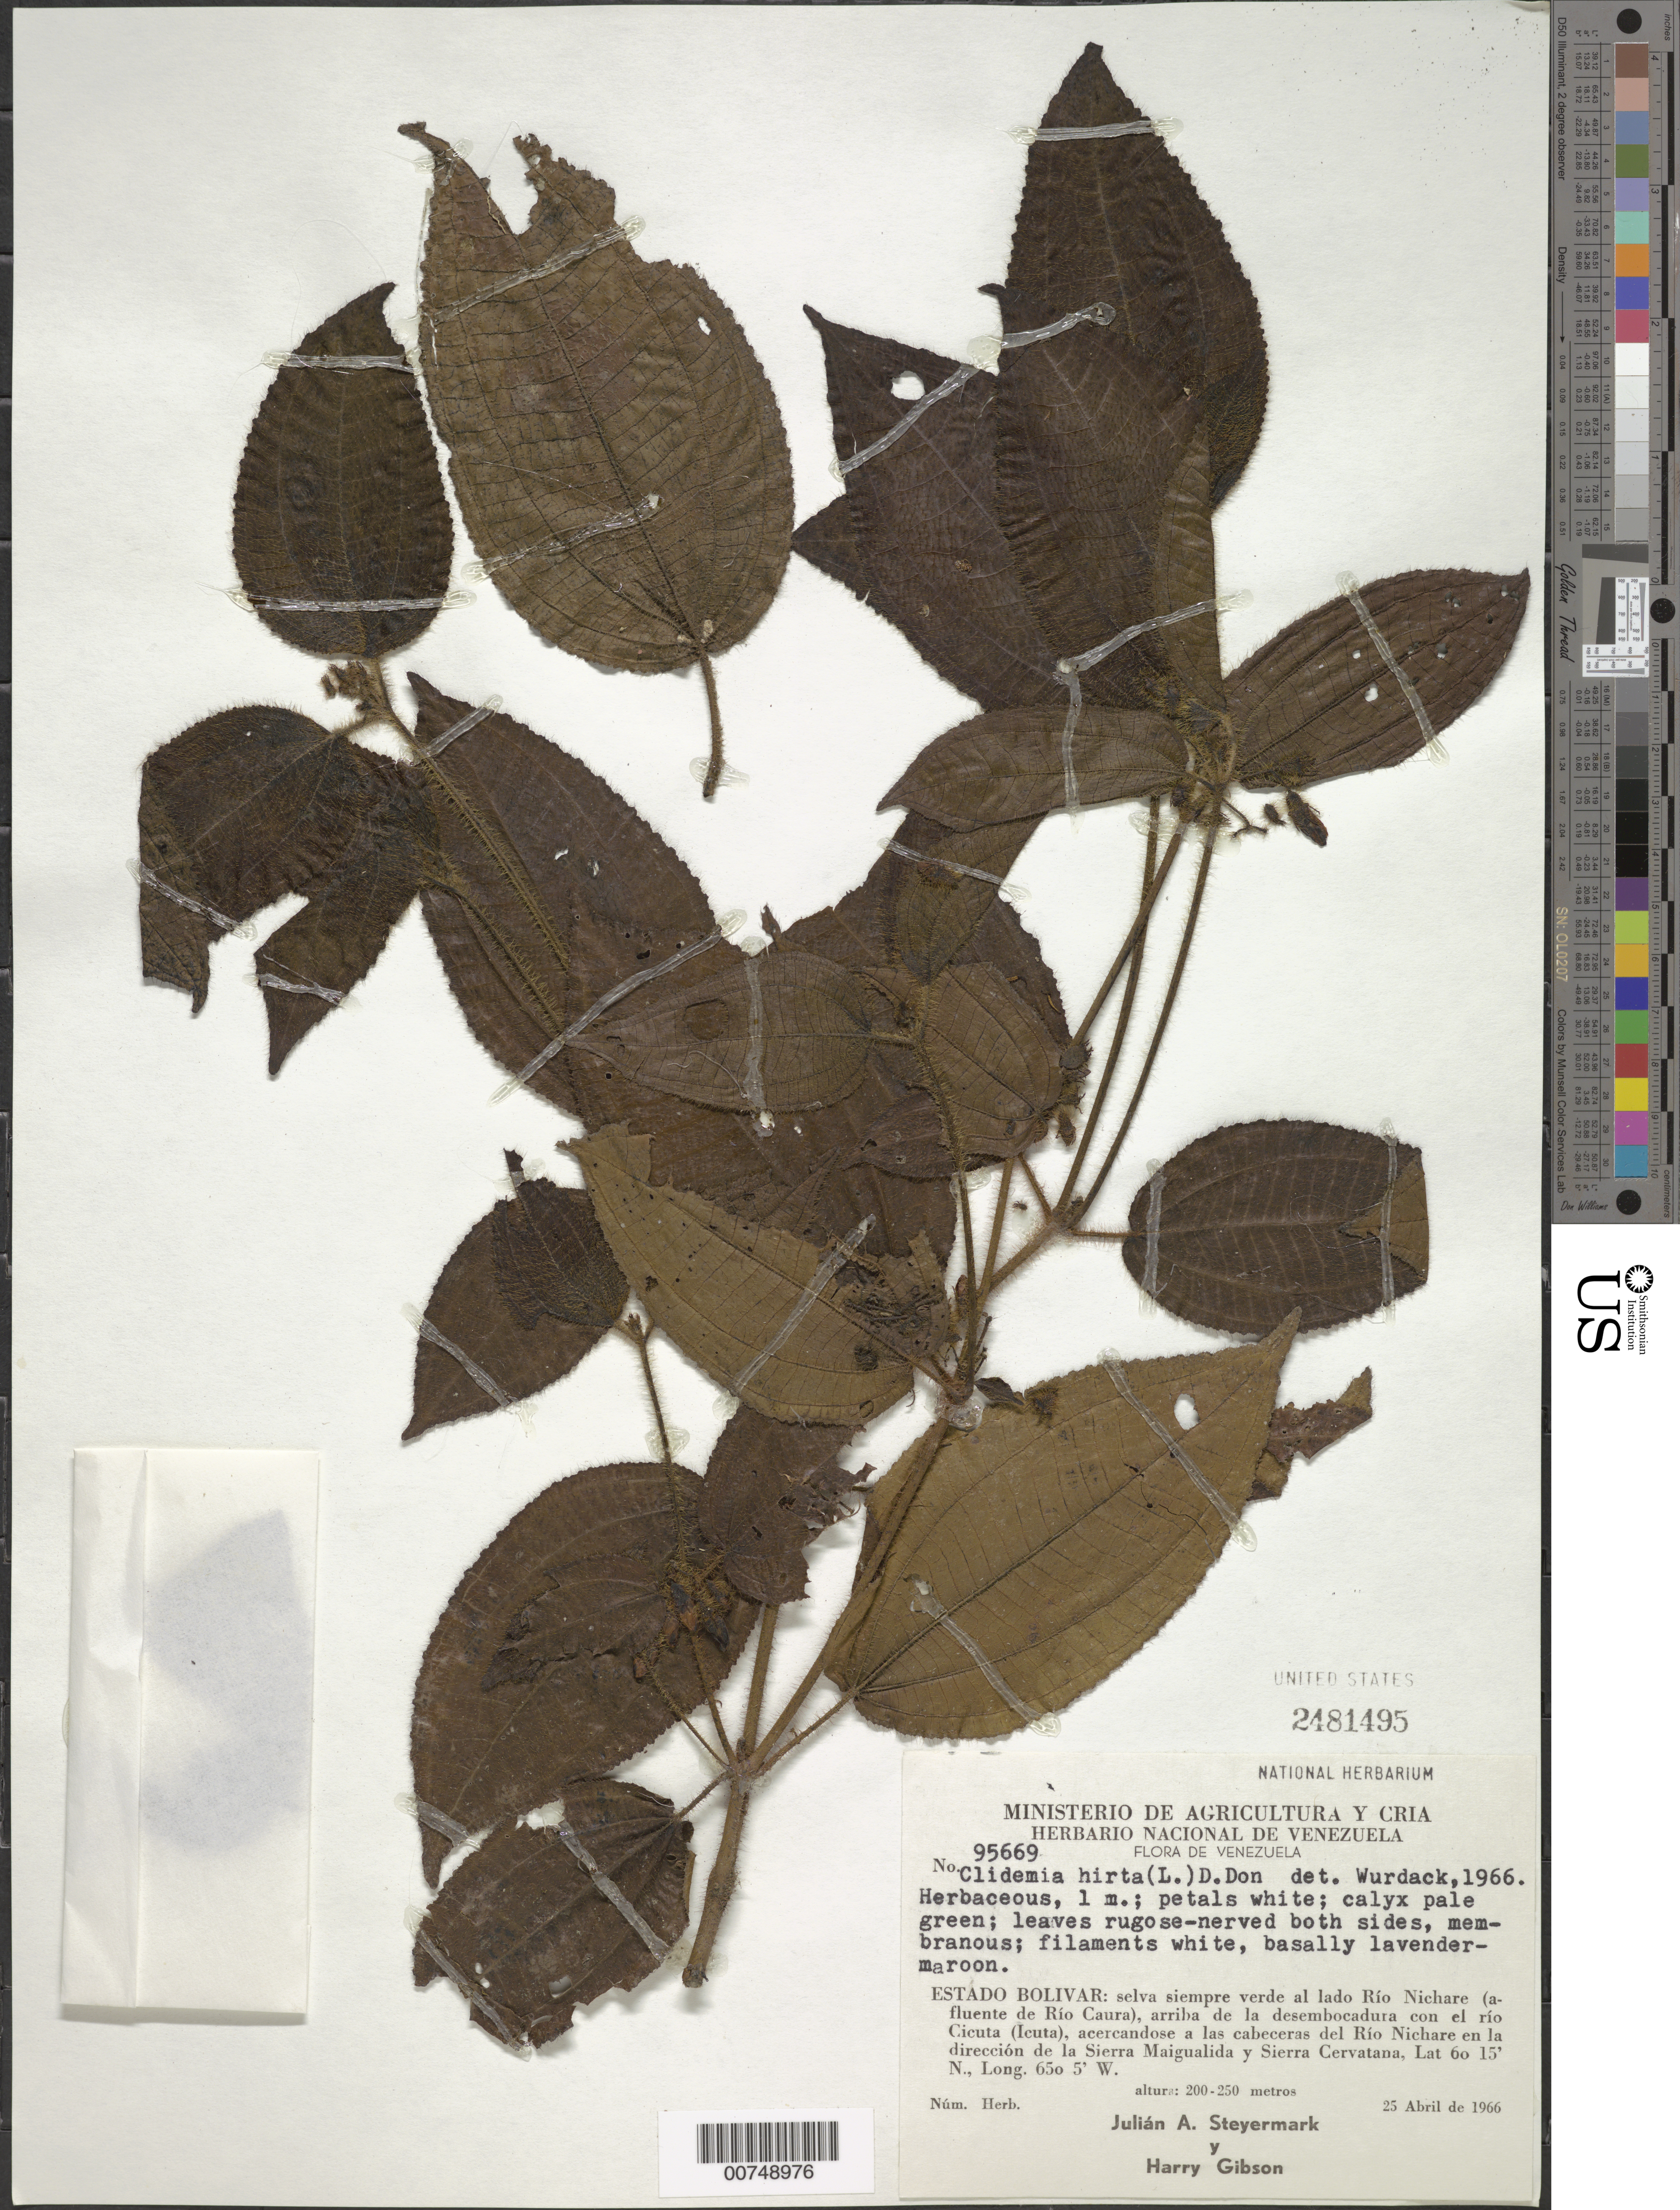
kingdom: Plantae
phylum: Tracheophyta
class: Magnoliopsida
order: Myrtales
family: Melastomataceae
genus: Clidemia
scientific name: Clidemia hirta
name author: (L.) D. Don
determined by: Wurdack, John J., (US), US (UNITED STATES)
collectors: J. Steyermark & H. Gibson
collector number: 95669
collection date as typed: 25-Apr-66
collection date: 1966-04-25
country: Venezuela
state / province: Bolívar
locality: Río Nichare (affl. Río Caura), arriba la desembocadura con el Río Cicuta (Icuta), acercandose a las cabeceras del Río Nichare en la dirrecion de la Sierra Maigualida y Sierra Cervantana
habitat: Evergreen forest along river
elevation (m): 200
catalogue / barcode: US 2481495